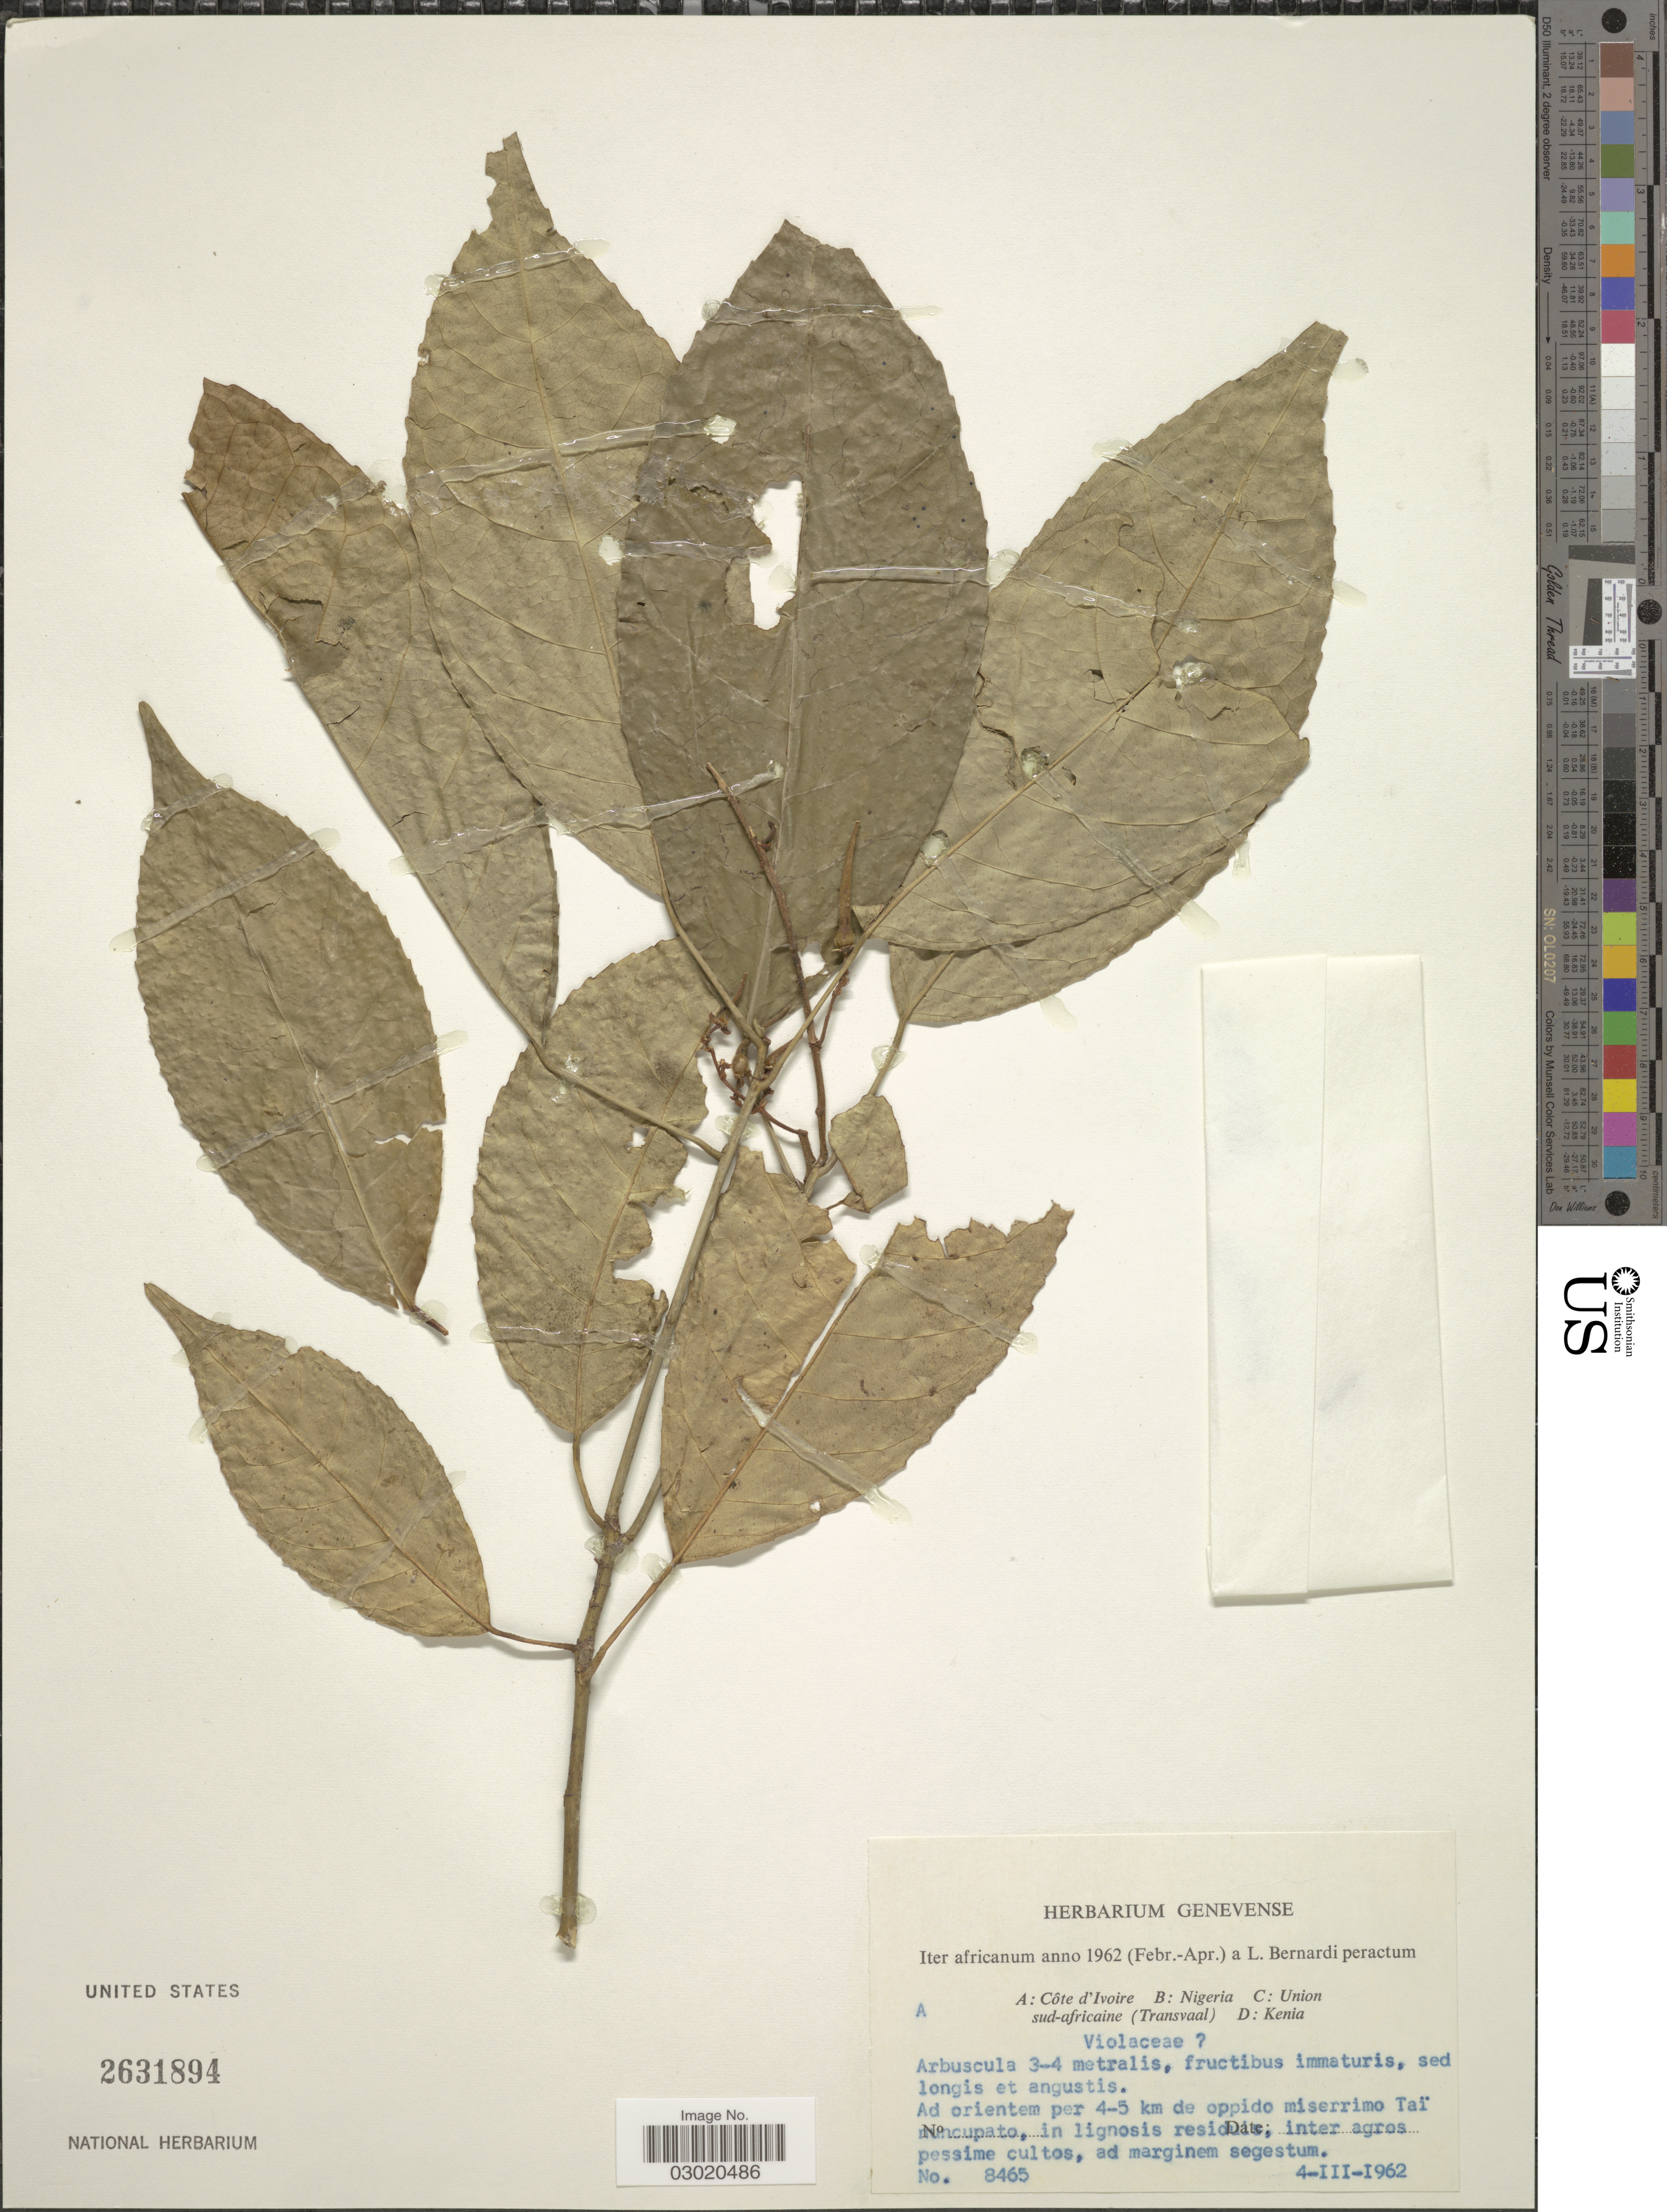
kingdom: Plantae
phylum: Tracheophyta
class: Magnoliopsida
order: Malpighiales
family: Violaceae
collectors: L. Bernardi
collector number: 8465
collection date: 1962-03-04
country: Ivory Coast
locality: Côte d'Ivoire. Ad orientem per 4-5 km de oppido miserrimo Taï muncupato.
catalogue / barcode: US 2631894